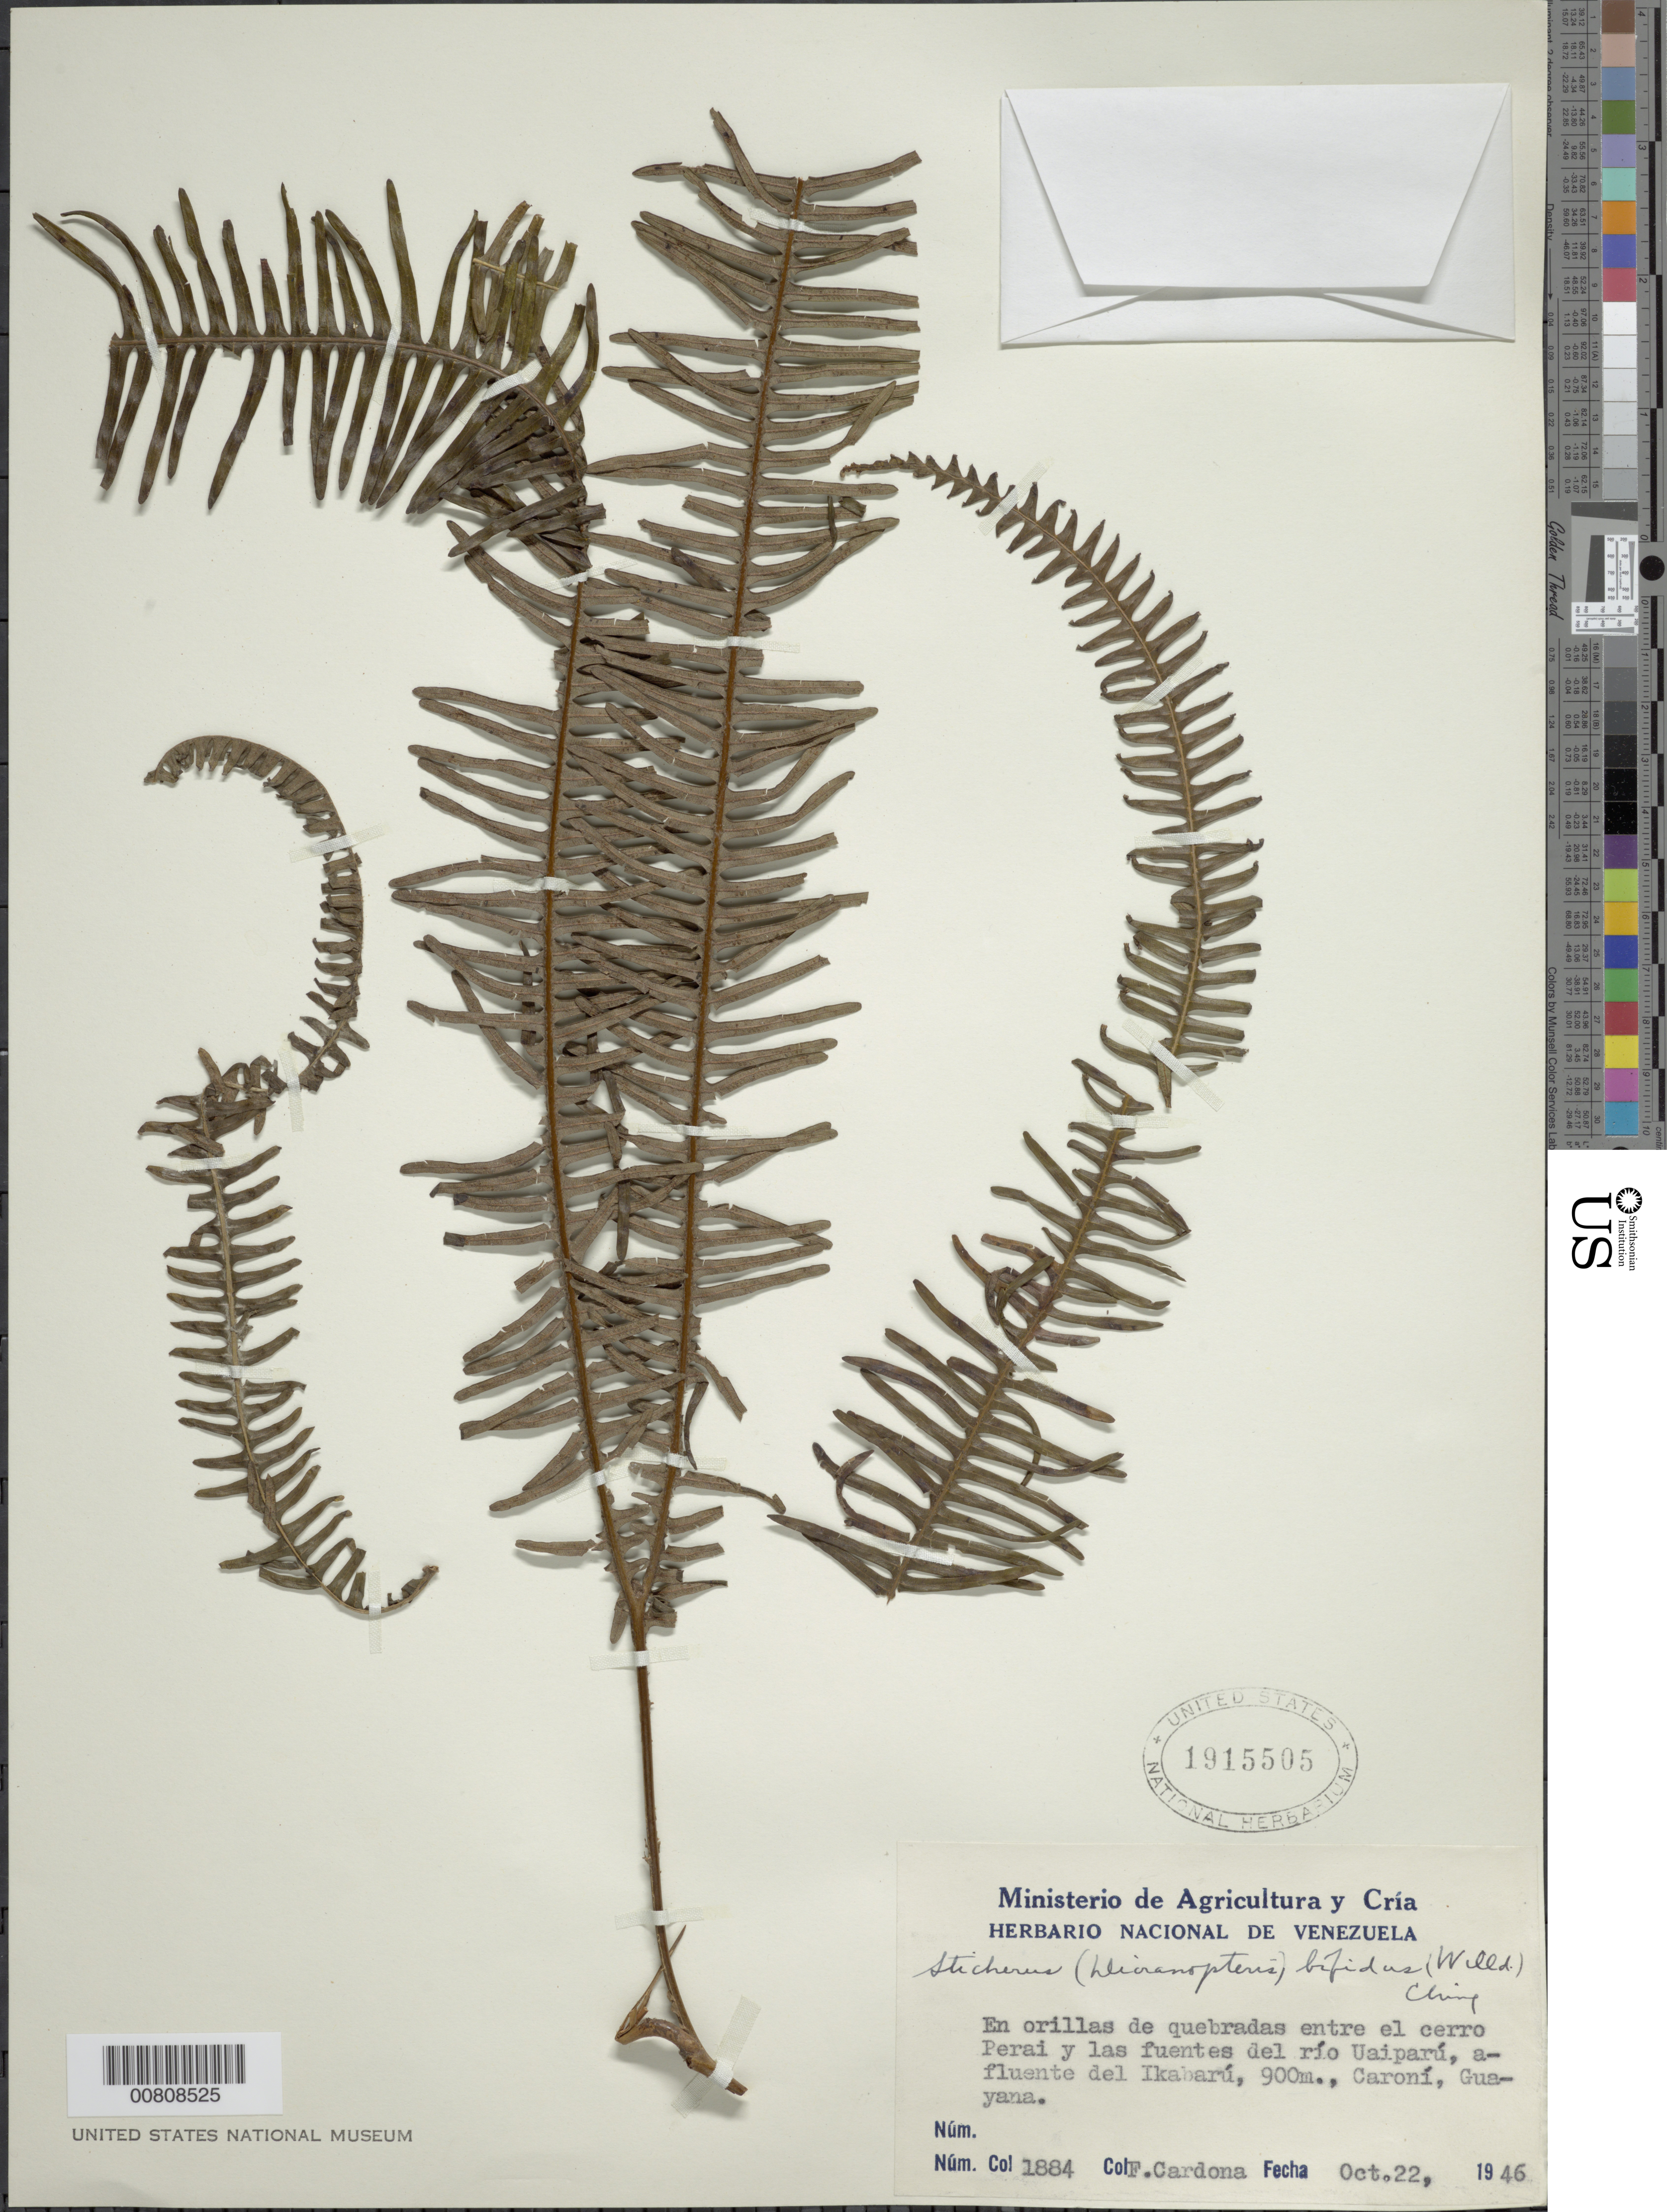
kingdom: Plantae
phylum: Tracheophyta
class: Polypodiopsida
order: Gleicheniales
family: Gleicheniaceae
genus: Sticherus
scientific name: Sticherus bifidus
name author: (Willd.) Ching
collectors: F. Cardona Puig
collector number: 1884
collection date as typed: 22-Oct-46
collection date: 1946-10-22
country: Venezuela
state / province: Bolívar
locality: Cerro Perai to Río Uaiparú (affl. Río Ikabarú); Caroní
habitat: Orillas de quebradas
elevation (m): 900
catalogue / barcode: US 1915505